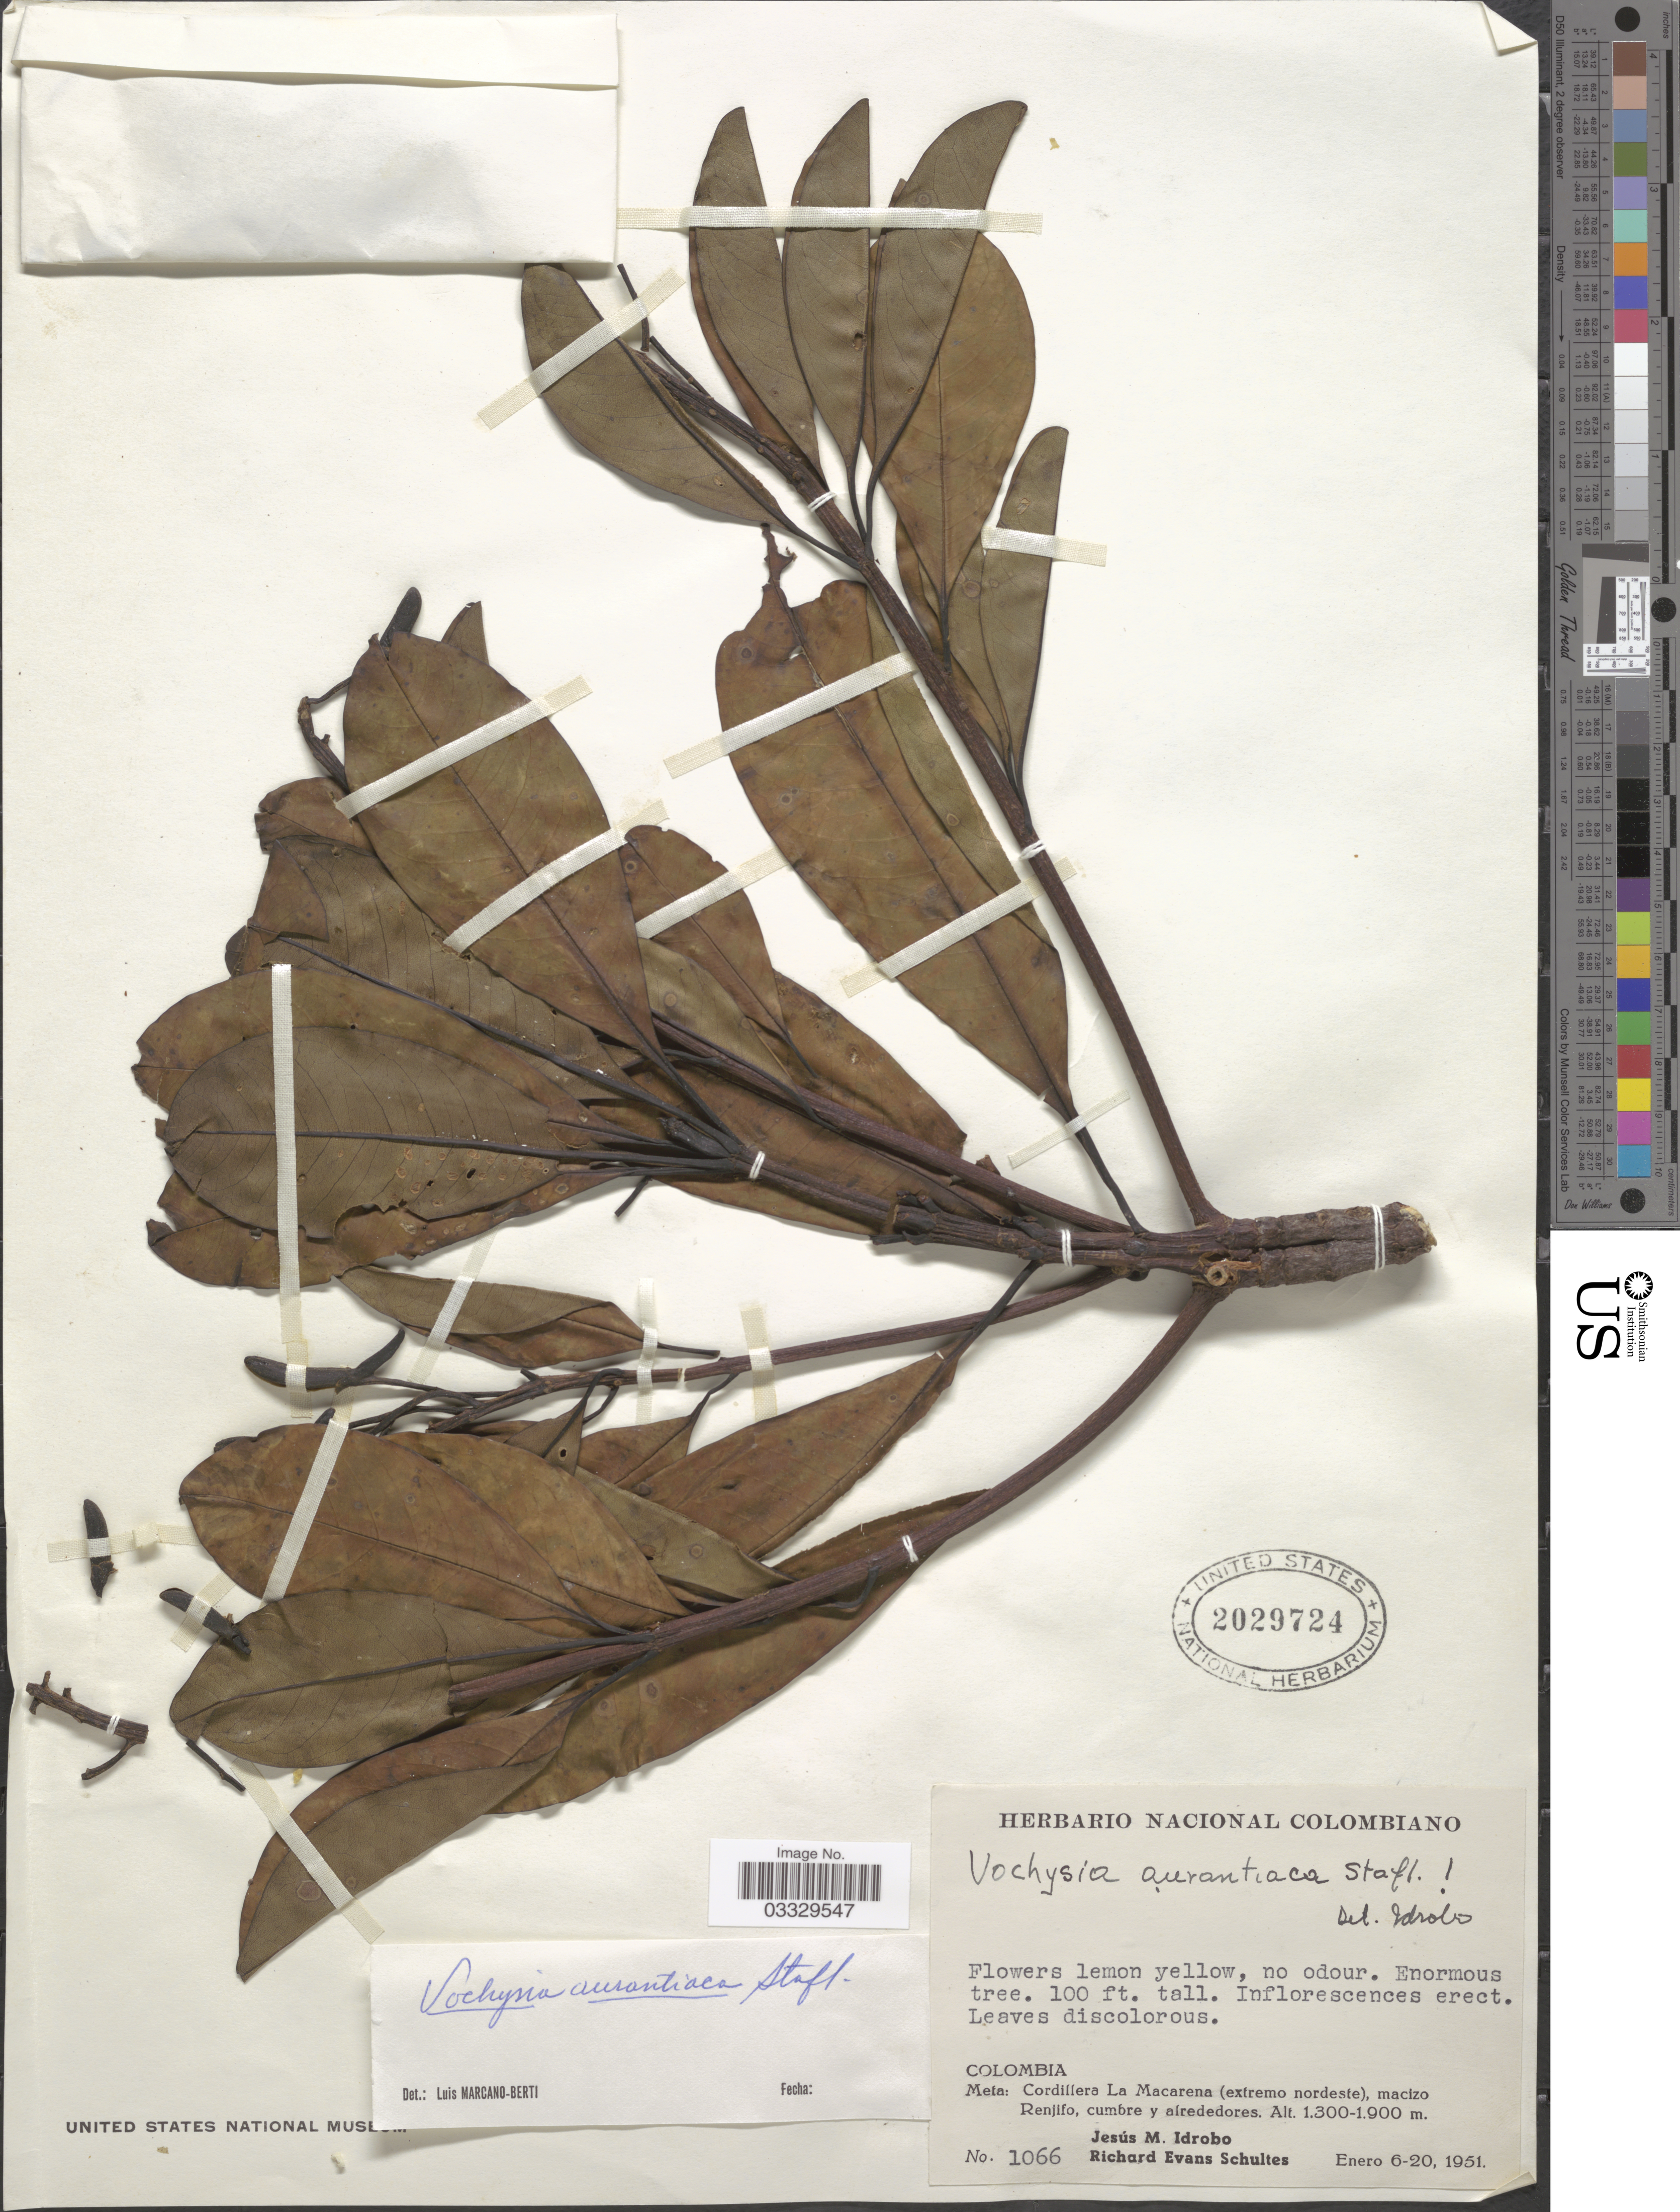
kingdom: Plantae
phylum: Tracheophyta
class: Magnoliopsida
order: Myrtales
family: Vochysiaceae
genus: Vochysia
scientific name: Vochysia aurantiaca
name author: Stafleu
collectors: J. M. Idrobo & R. E. Schultes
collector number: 1066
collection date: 1951-01-06/1951-01-20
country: Colombia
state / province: Meta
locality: Cordillera La Macarena (extremo nordeste), macizo Renjifo, cumbre y alrededores.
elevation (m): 1300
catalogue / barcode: US 2029724